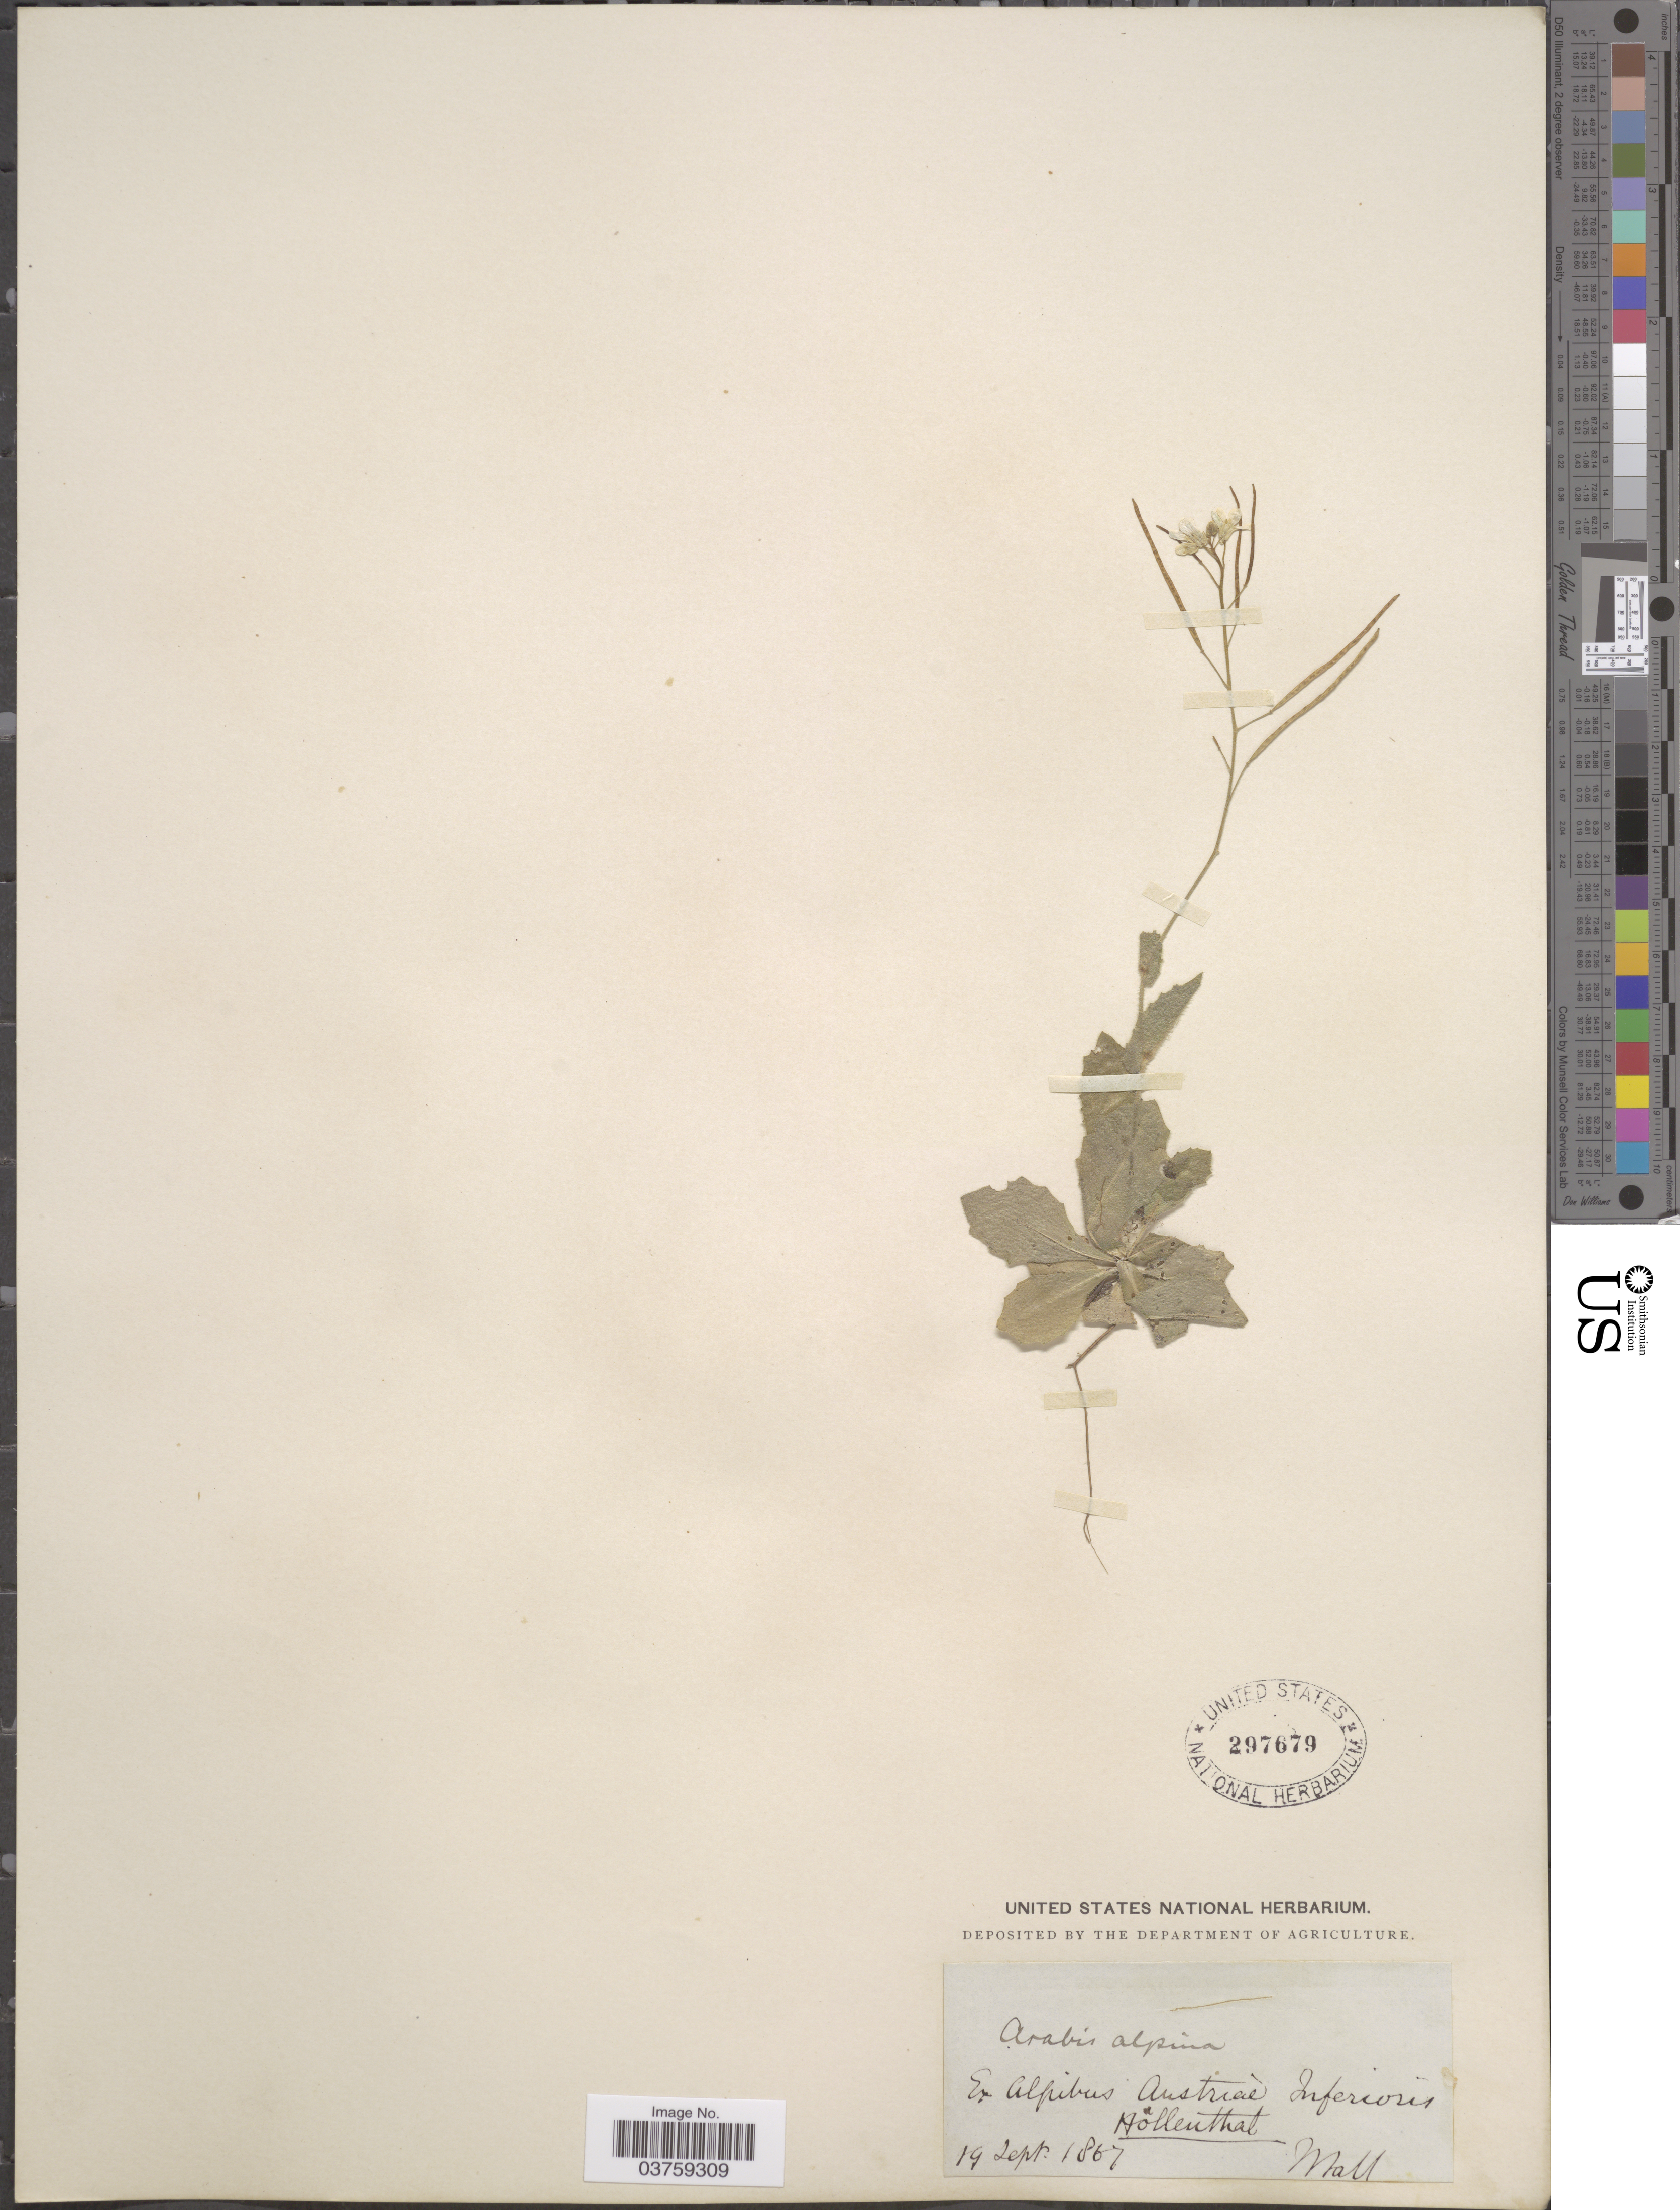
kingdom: Plantae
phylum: Tracheophyta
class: Magnoliopsida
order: Brassicales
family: Brassicaceae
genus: Arabis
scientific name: Arabis alpina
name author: L.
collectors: J. Ball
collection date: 1867-09-19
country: Germany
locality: Ex Alpibus Austriæ Inferioris Hollenthal.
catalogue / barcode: US 297679